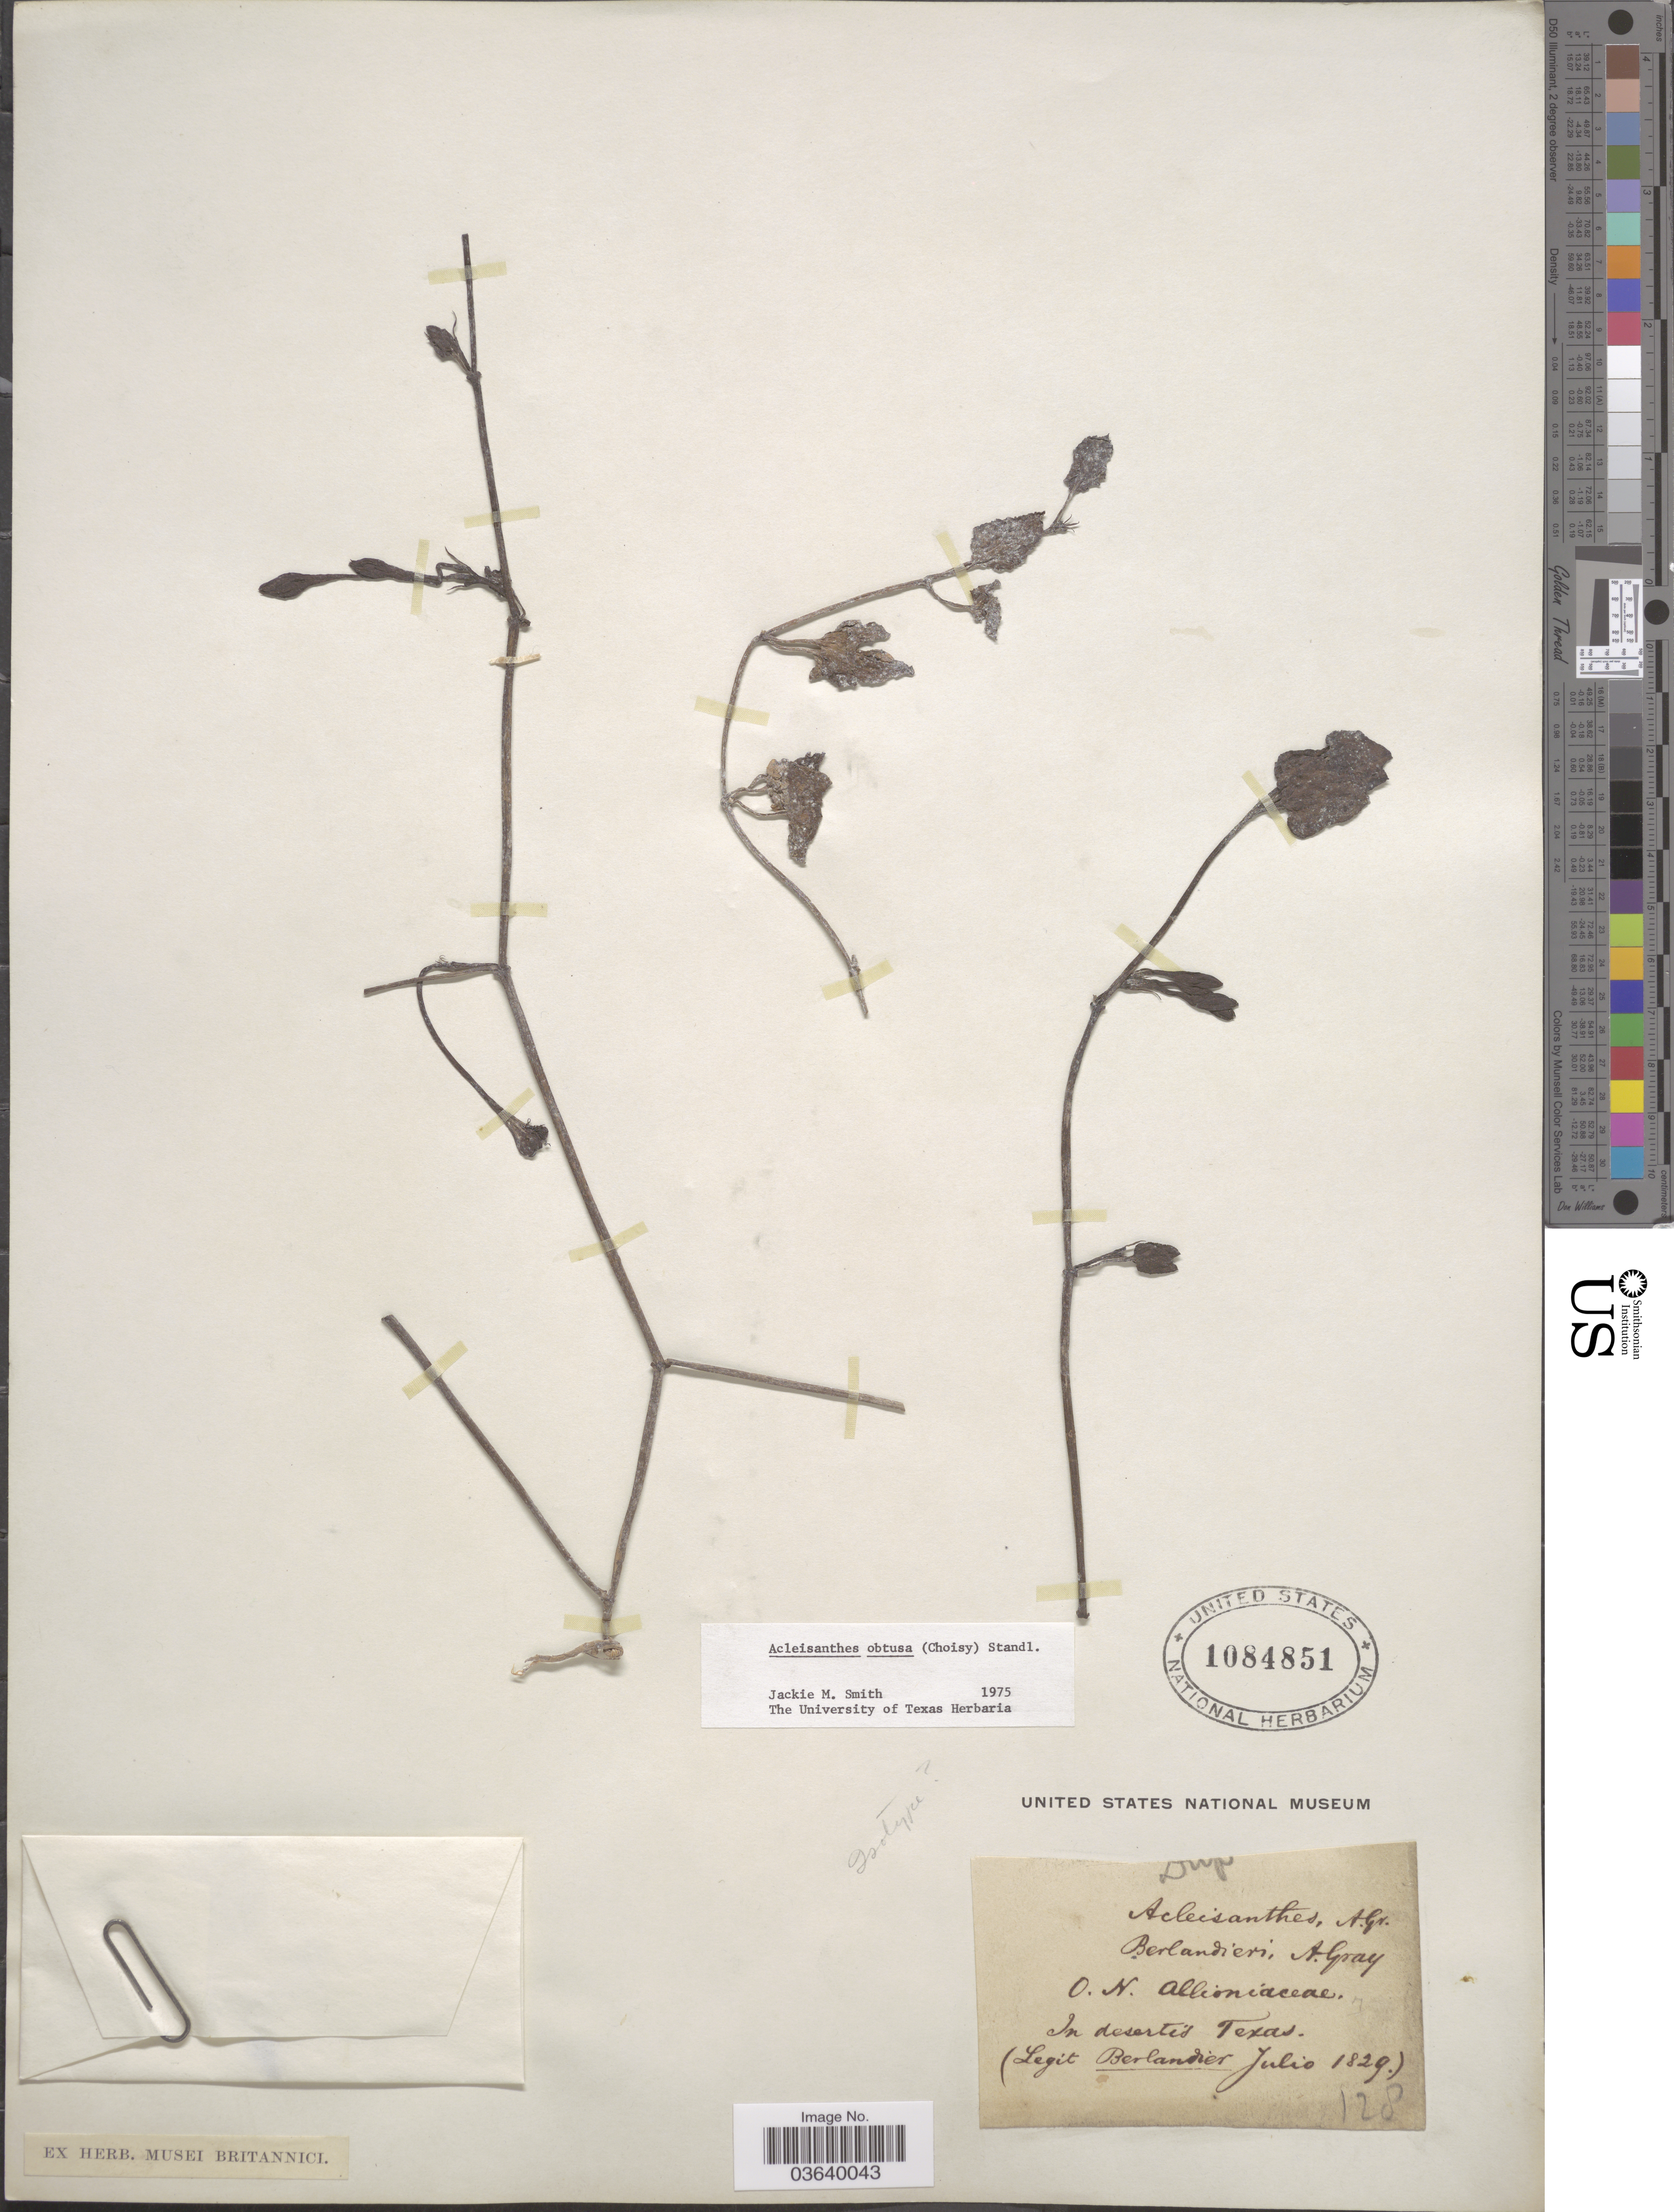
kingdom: Plantae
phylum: Tracheophyta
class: Magnoliopsida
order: Caryophyllales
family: Nyctaginaceae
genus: Acleisanthes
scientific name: Acleisanthes obtusa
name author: (Choisy) Standl.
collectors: J. L. Berlandier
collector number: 128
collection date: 1829-07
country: United States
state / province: Texas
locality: In desertis Texas.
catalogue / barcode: US 1084851